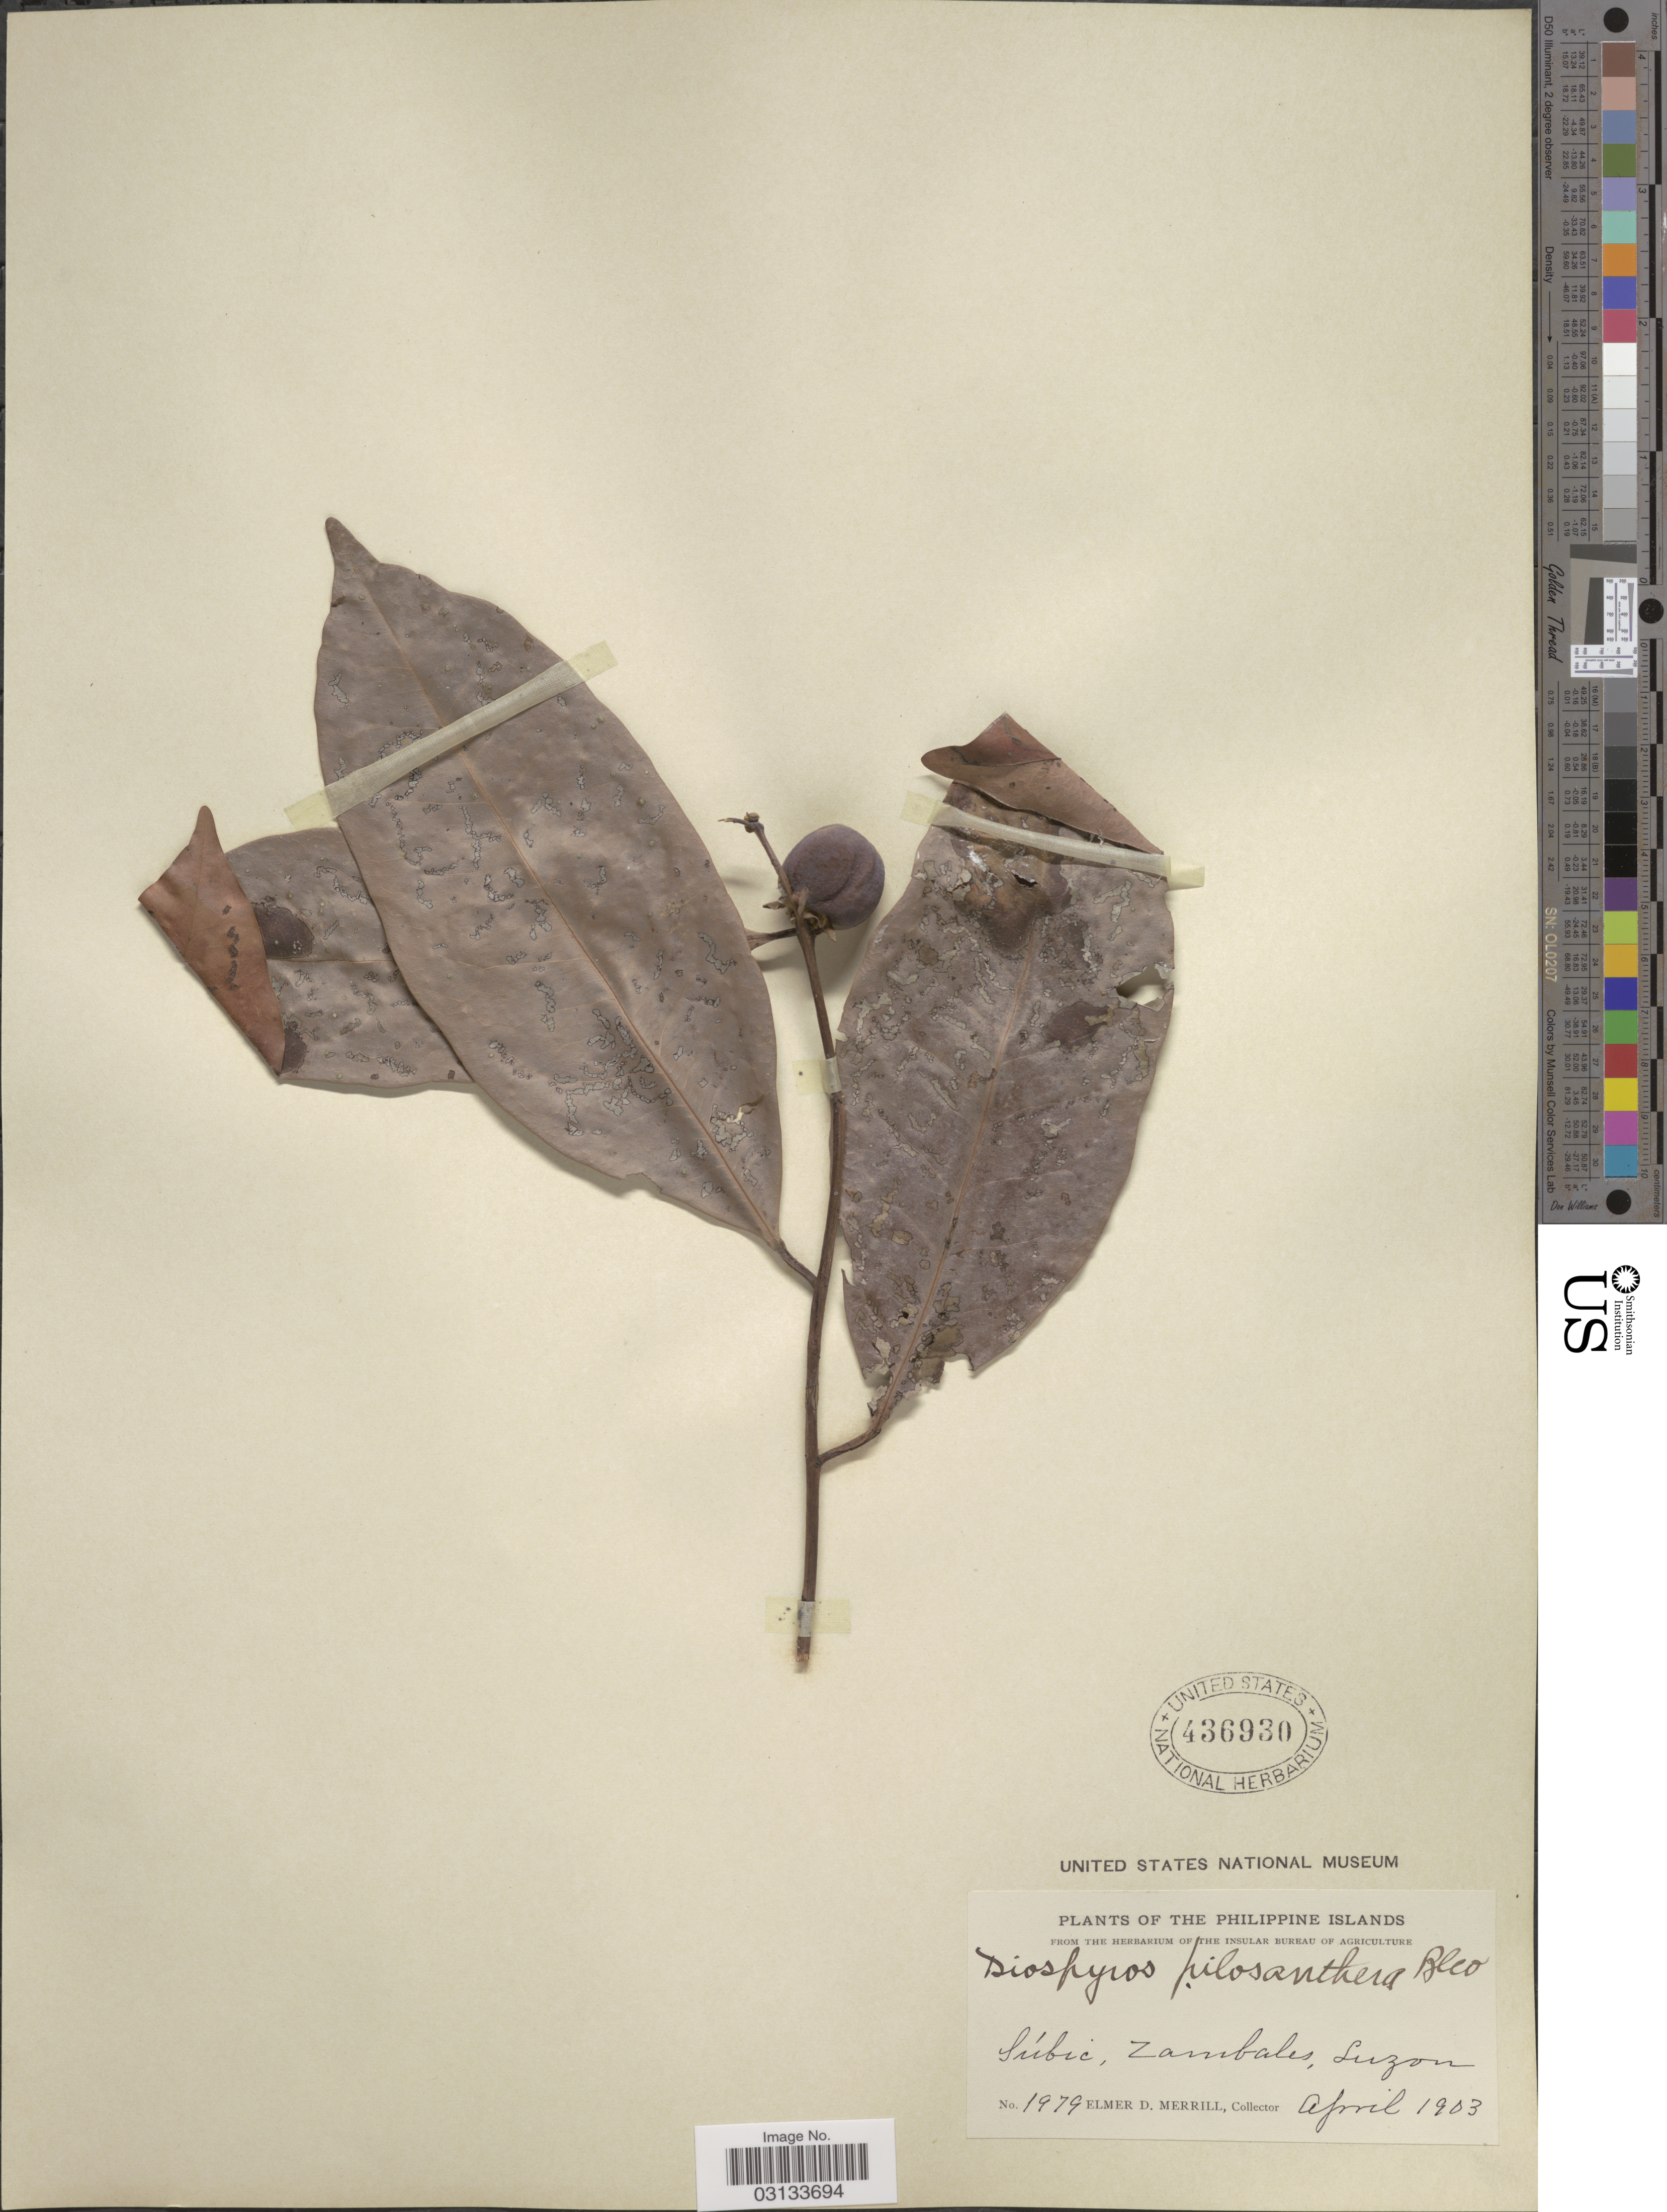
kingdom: Plantae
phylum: Tracheophyta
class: Magnoliopsida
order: Ericales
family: Ebenaceae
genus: Diospyros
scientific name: Diospyros pilosanthera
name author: Blanco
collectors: E. D. Merrill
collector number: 1979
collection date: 1903-04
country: Philippines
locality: Philippine Islands. Súbic, Zambales, Luzon.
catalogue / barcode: US 436930